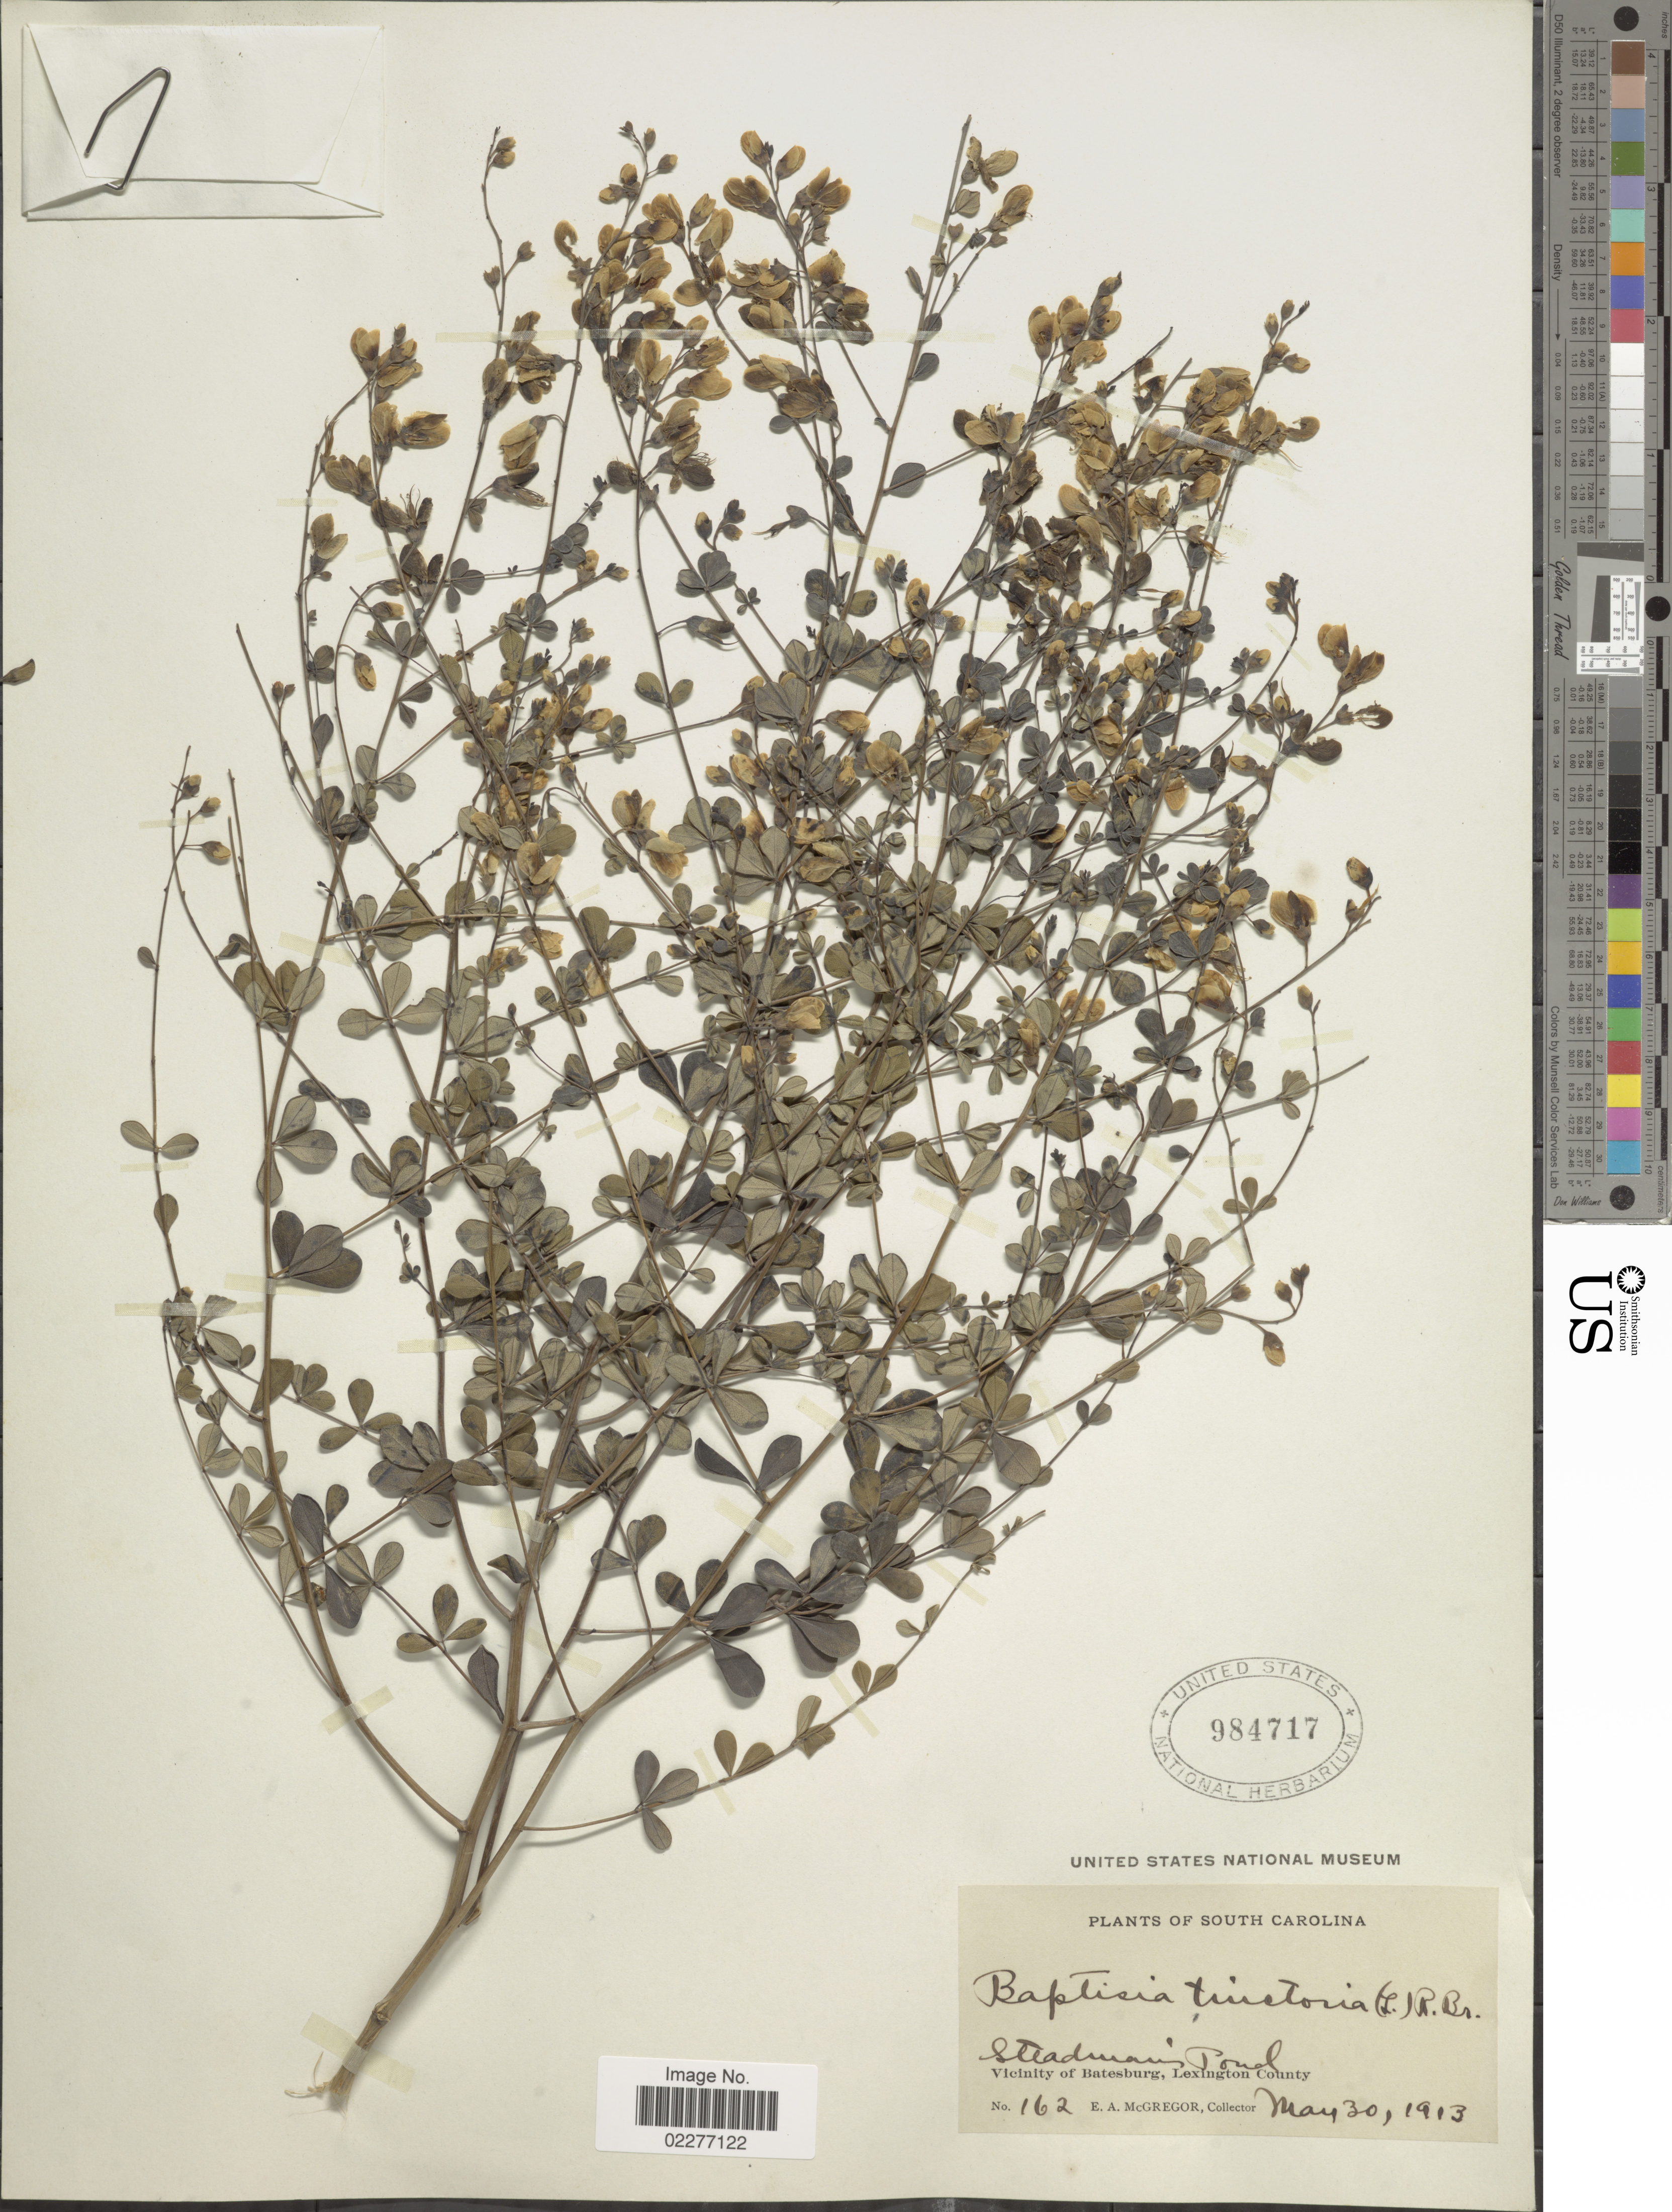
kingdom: Plantae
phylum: Tracheophyta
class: Magnoliopsida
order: Fabales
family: Fabaceae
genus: Baptisia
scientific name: Baptisia tinctoria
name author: (L.) R. Br.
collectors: E. A. McGregor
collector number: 162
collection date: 1913-05-30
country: United States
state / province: South Carolina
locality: Steadmain Pond, Vicinity of Batesburg, Lexington County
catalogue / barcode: US 984717